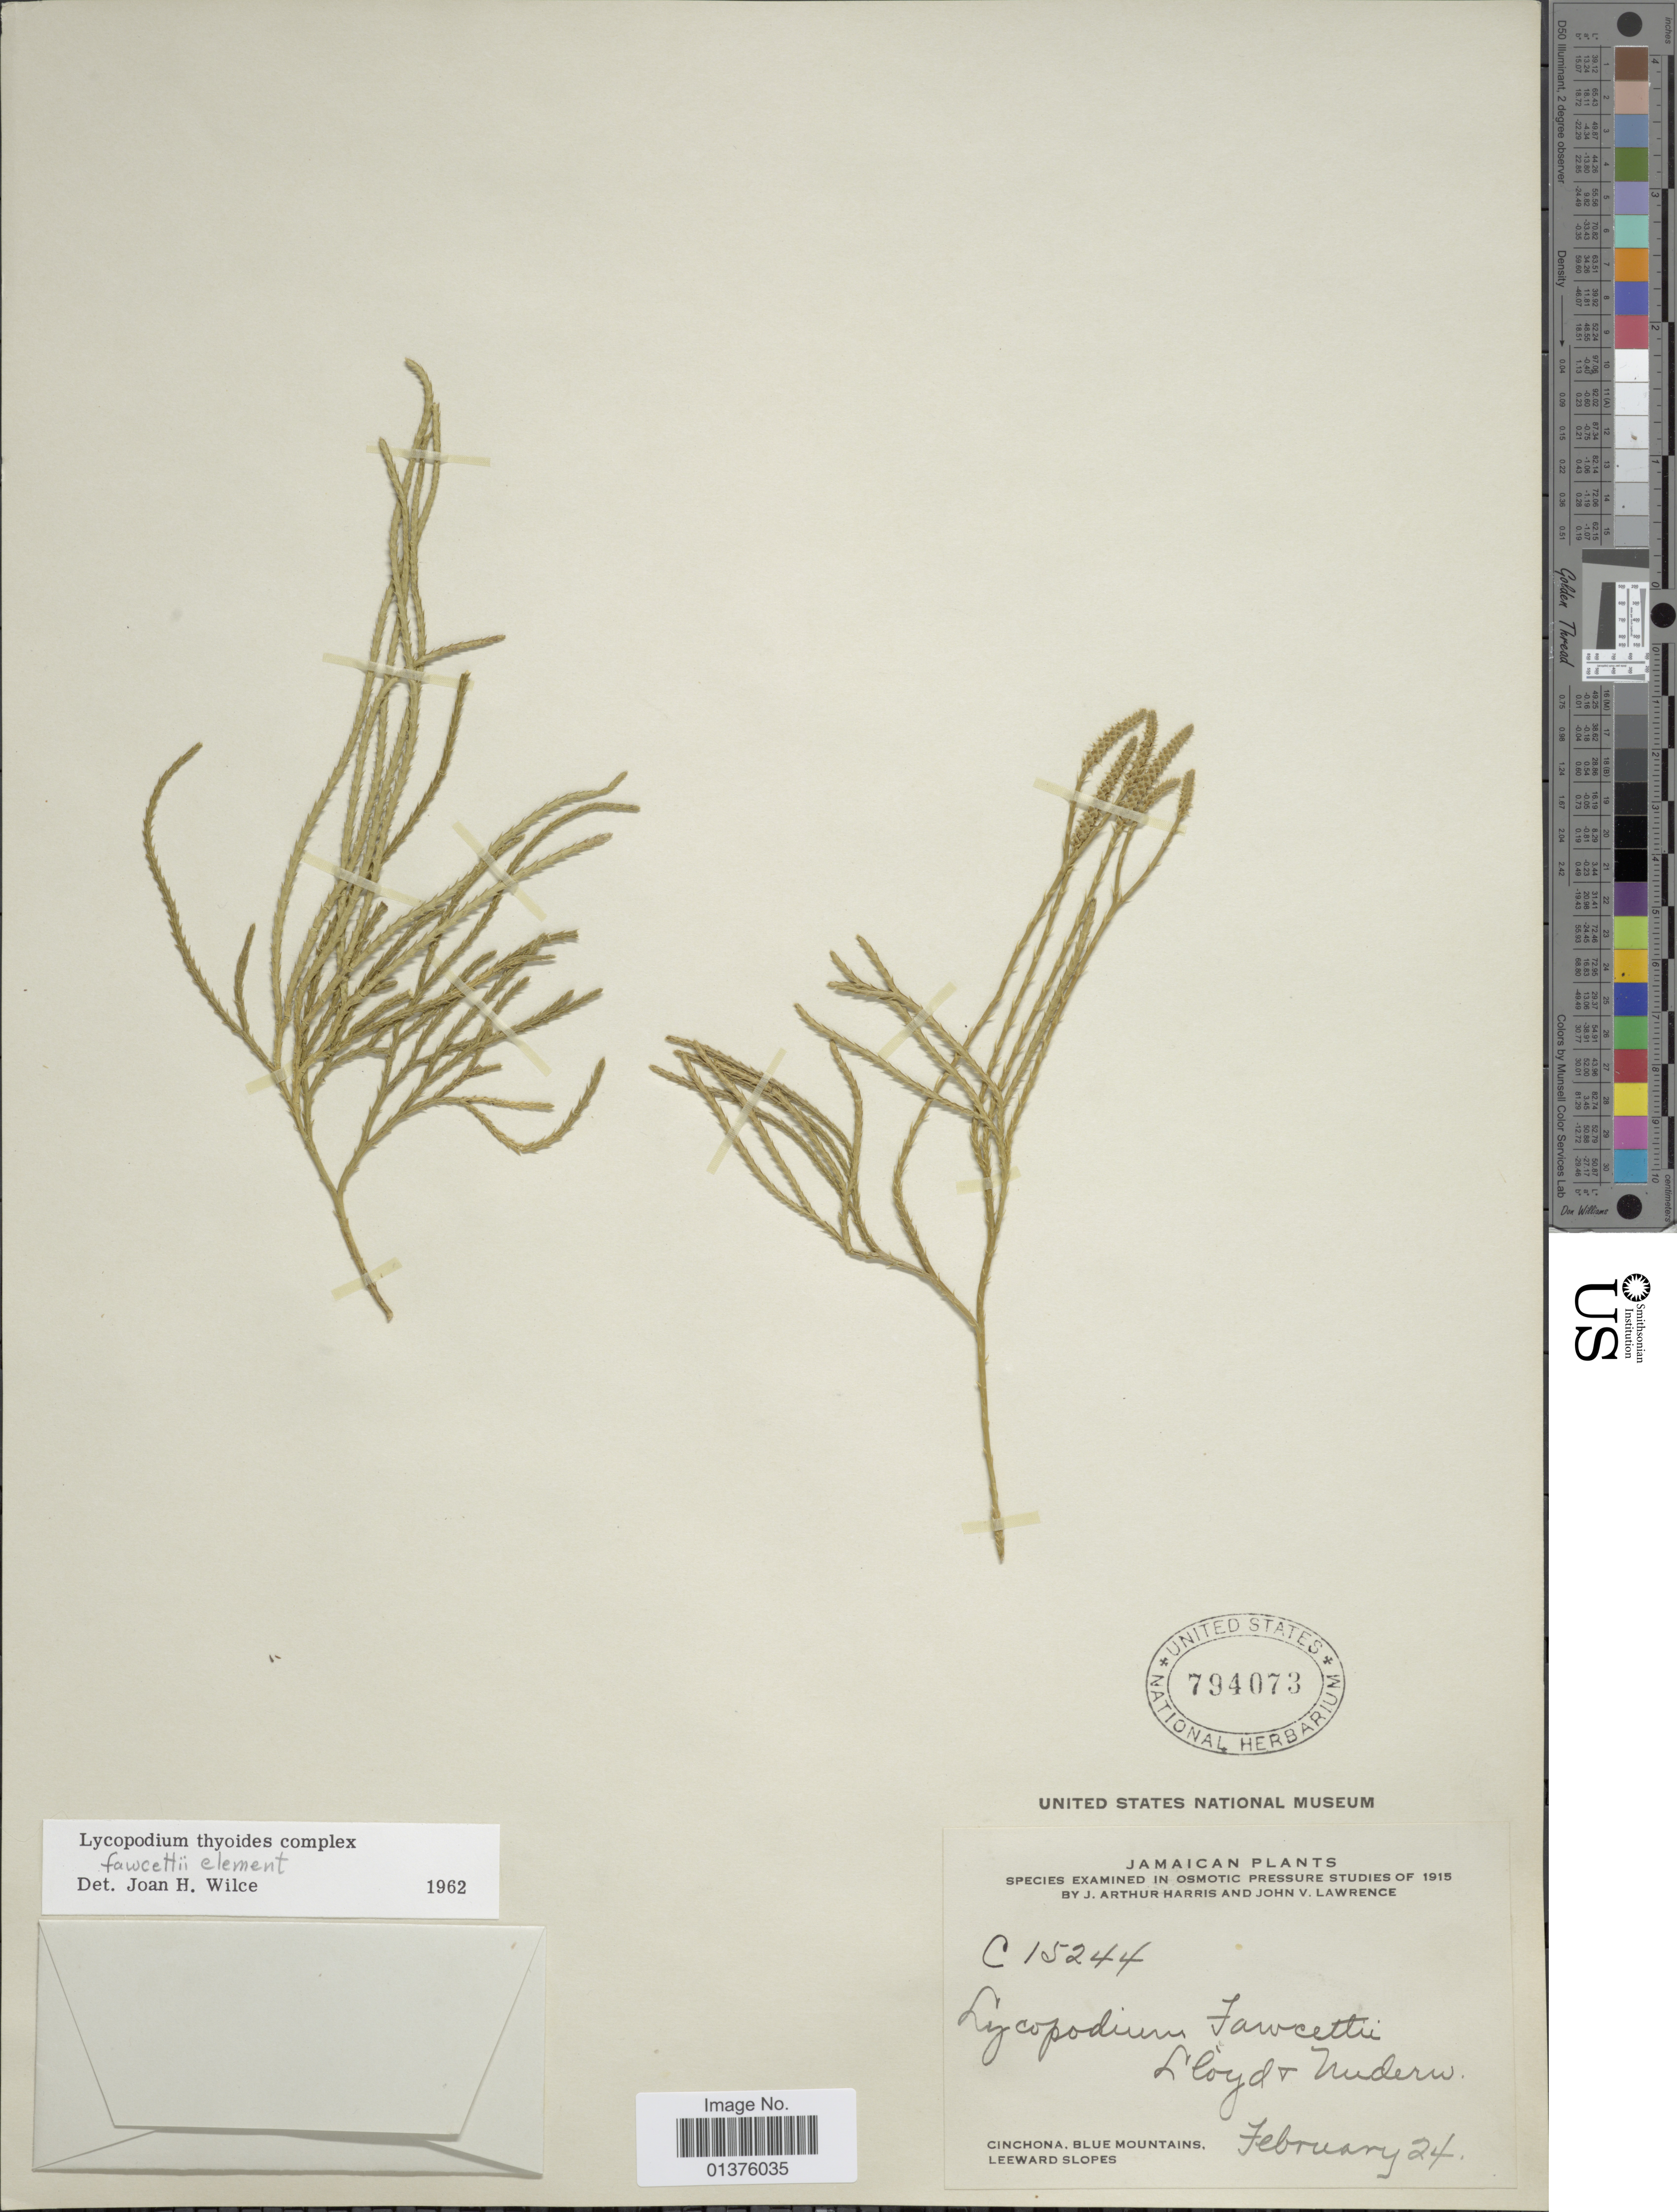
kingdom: Plantae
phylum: Tracheophyta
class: Lycopodiopsida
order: Lycopodiales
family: Lycopodiaceae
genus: Diphasiastrum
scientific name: Diphasiastrum thyoides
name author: (Humb. & Bonpl. ex Willd.) Holub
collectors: J. A. Harris & J. Lawrence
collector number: C15244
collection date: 1915-02-24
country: Jamaica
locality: Cinchona, Blue Mountains, Leeward Slopes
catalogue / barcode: US 794073